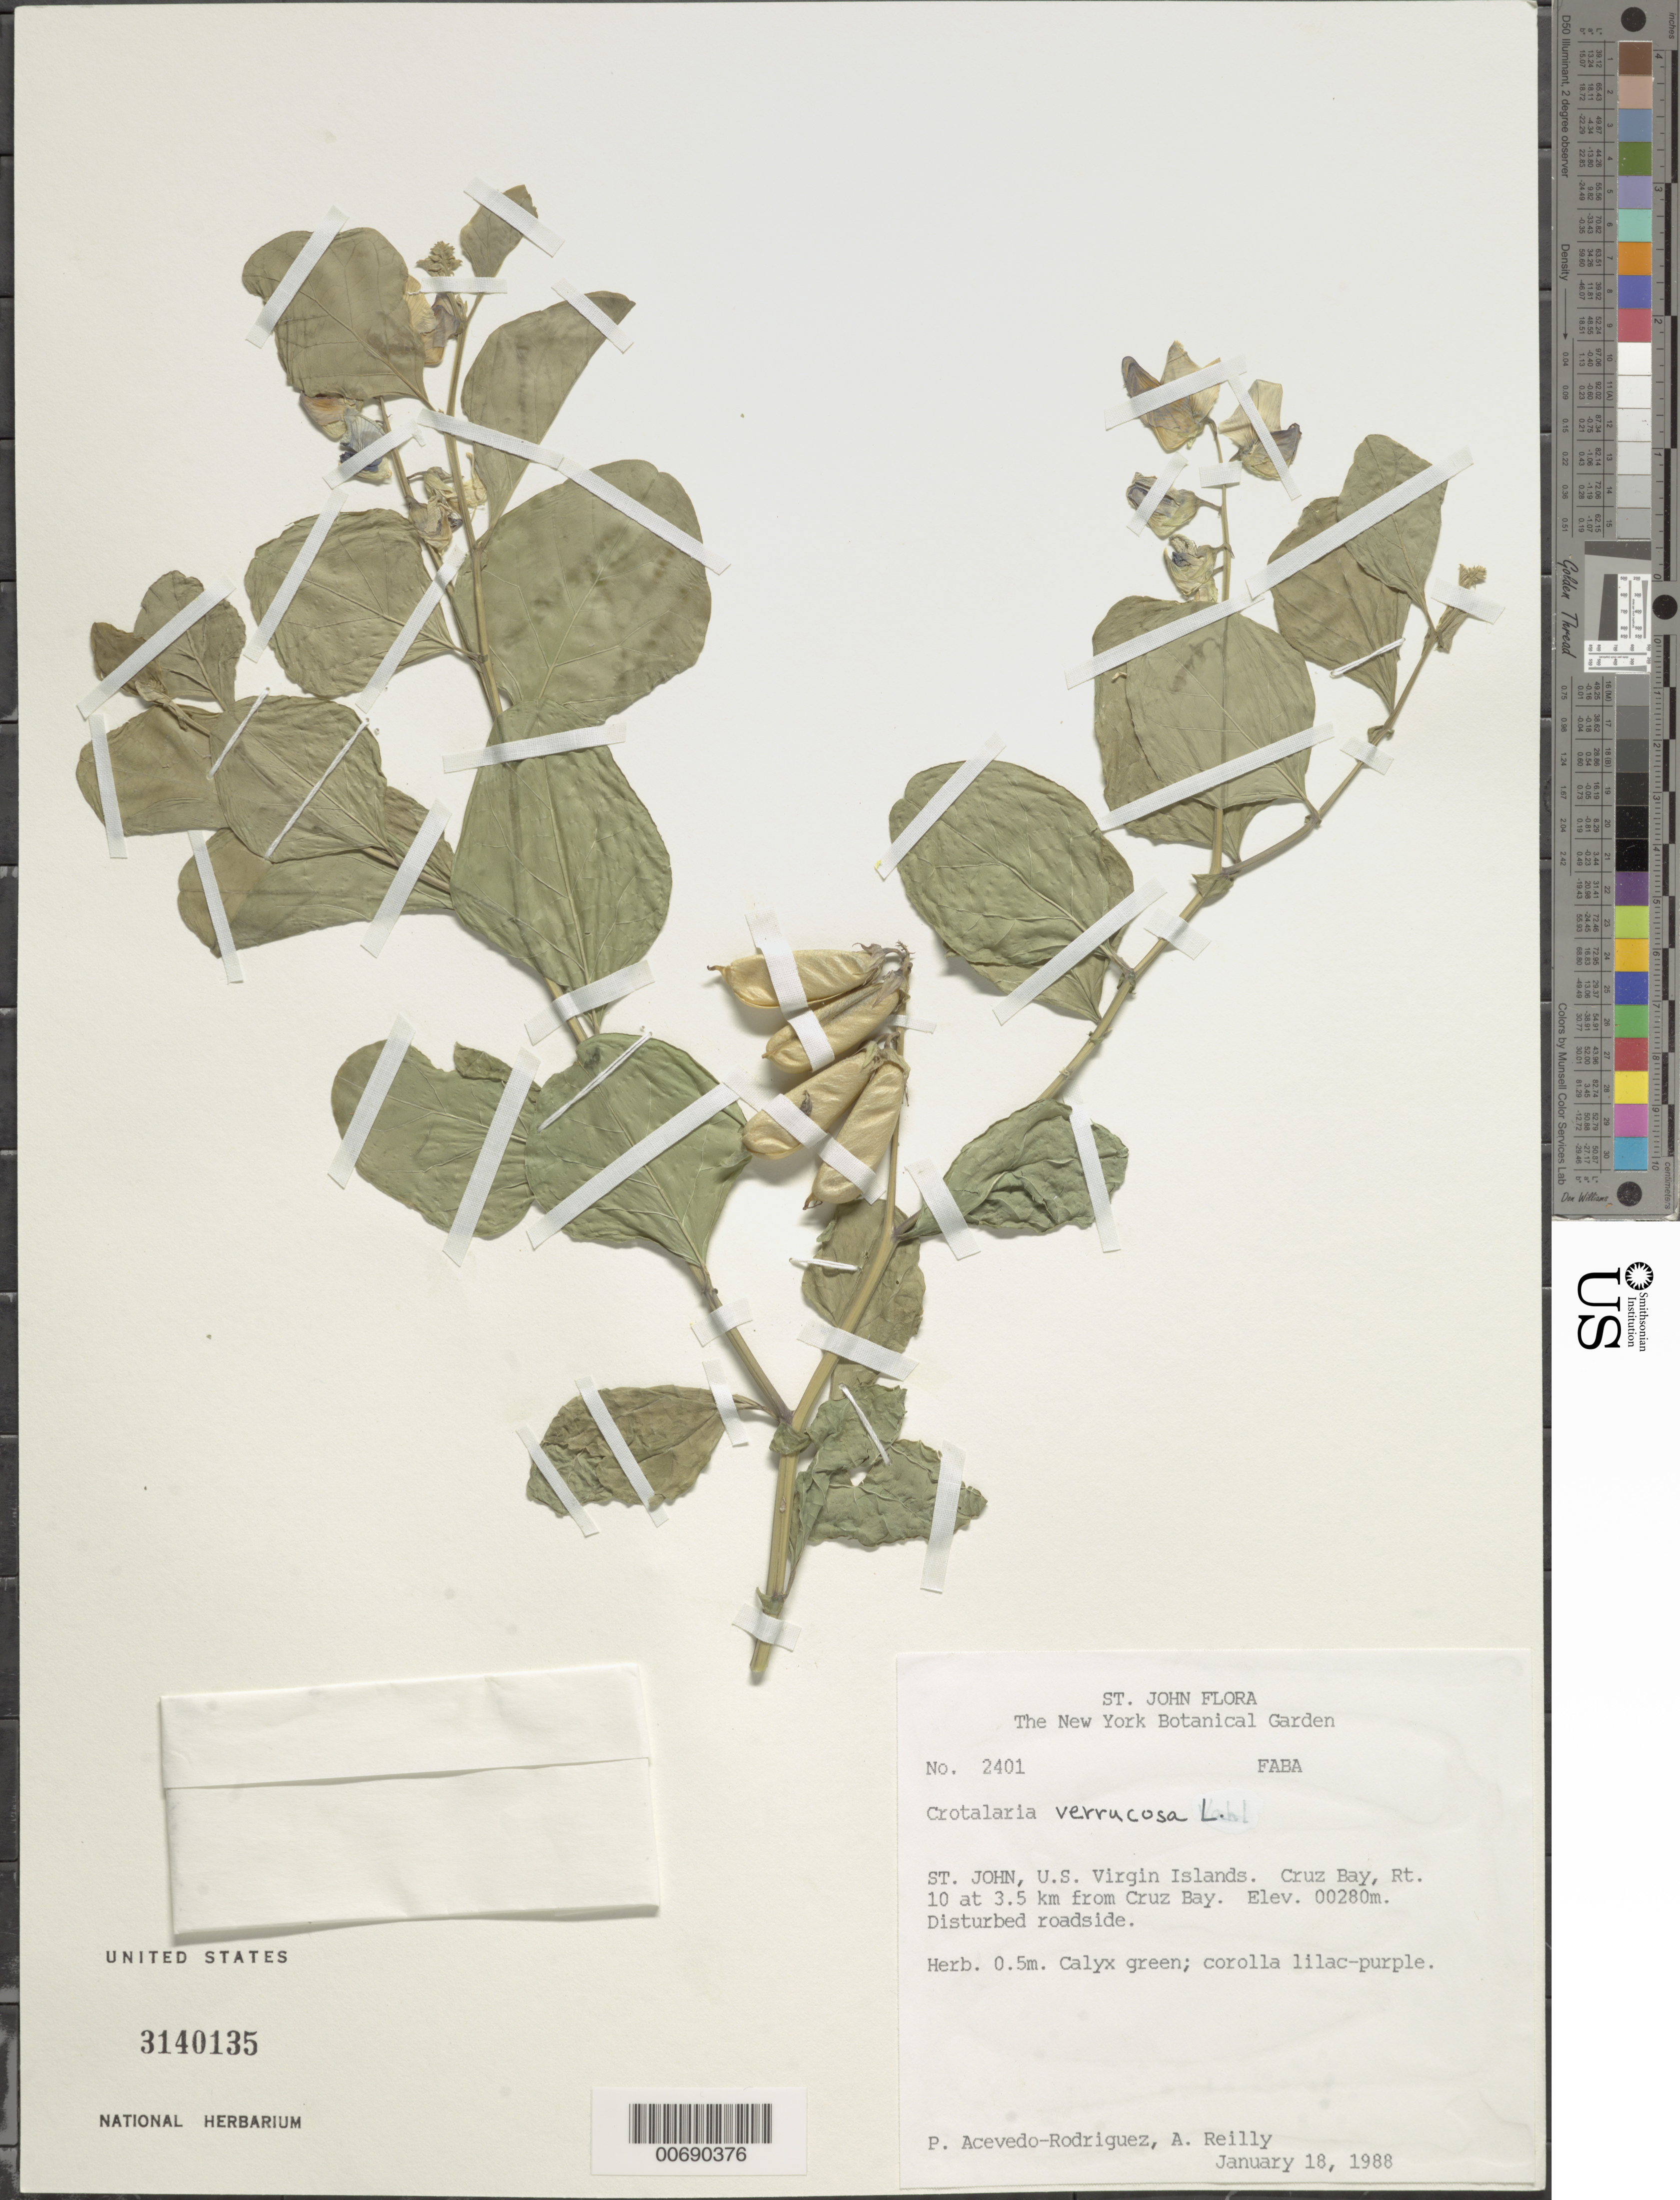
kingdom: Plantae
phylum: Tracheophyta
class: Magnoliopsida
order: Fabales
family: Fabaceae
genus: Crotalaria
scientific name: Crotalaria verrucosa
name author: L.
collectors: P. Acevedo-Rodr.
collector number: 2401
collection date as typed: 18 Jan 1988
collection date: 1988-01-18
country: U.S. Virgin Islands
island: St. John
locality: Cruz Bay Quarter; Rt. 10 at 3.5 km from Cruz Bay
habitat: Disturbed roadside.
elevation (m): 280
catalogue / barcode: US 3140135